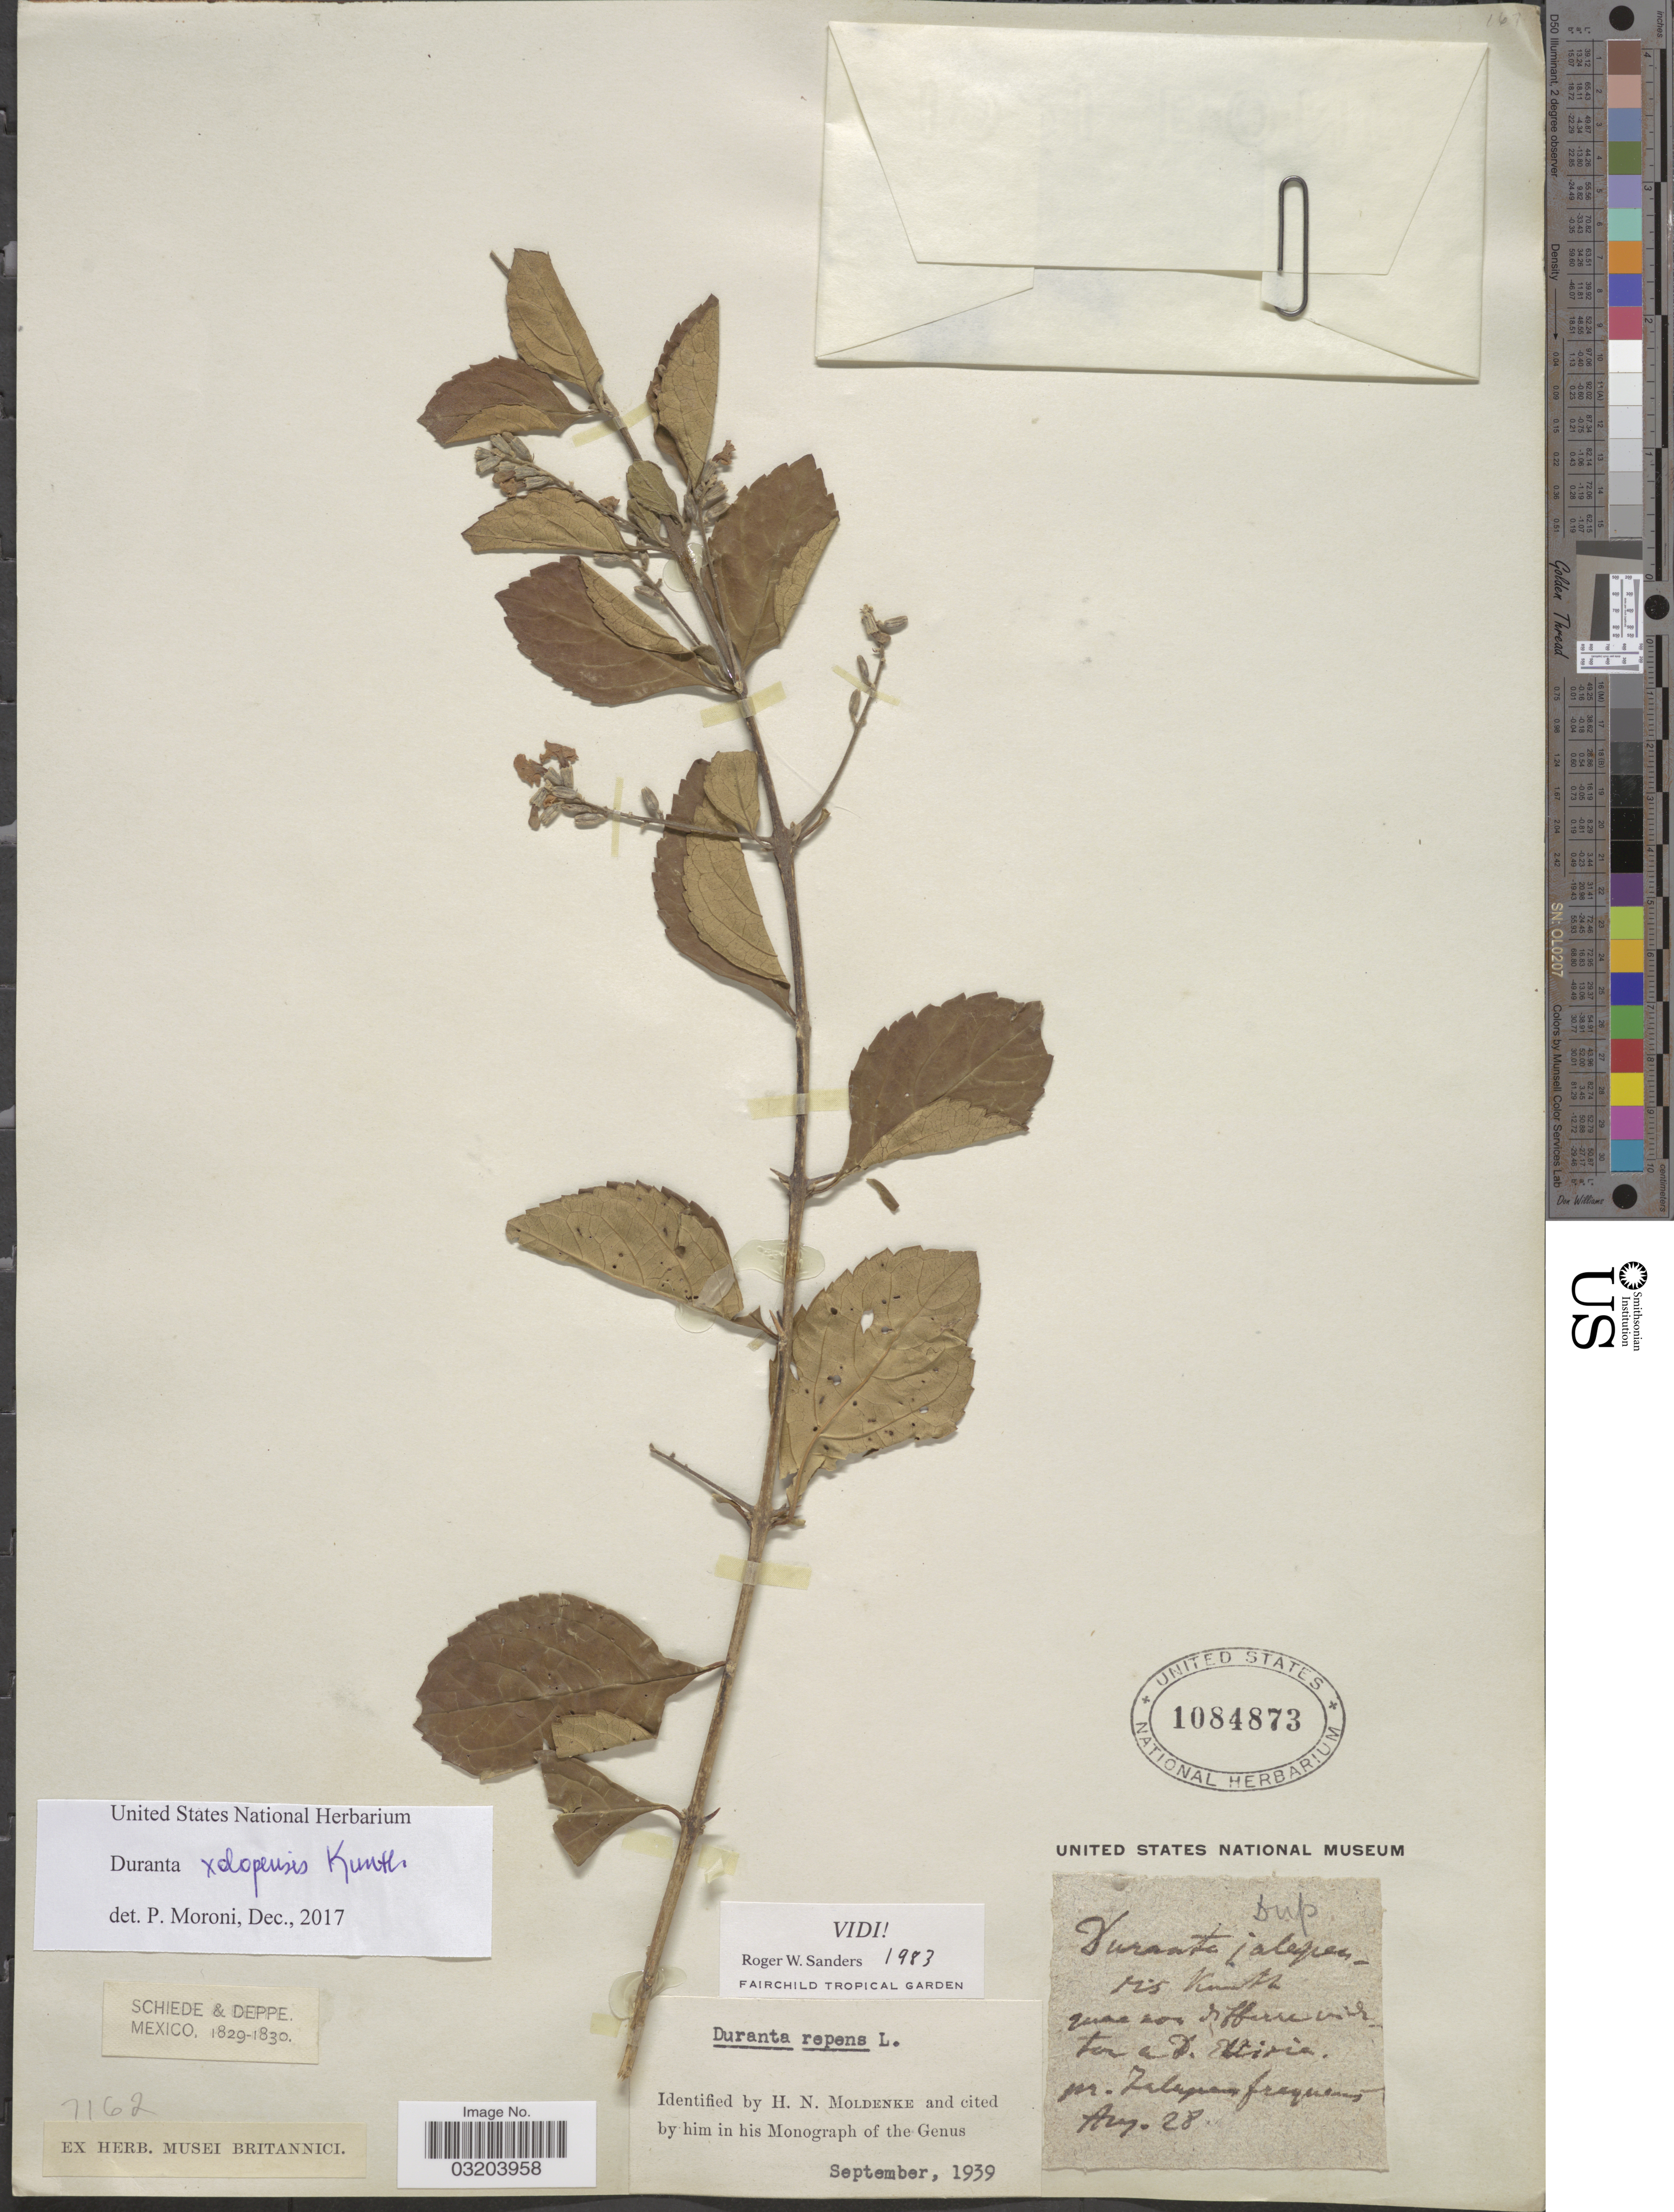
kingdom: Plantae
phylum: Tracheophyta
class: Magnoliopsida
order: Lamiales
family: Verbenaceae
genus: Duranta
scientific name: Duranta erecta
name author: L.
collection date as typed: Transcribed d/m/y: /8/28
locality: M. [illegible text] frequents.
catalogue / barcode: US 1084873